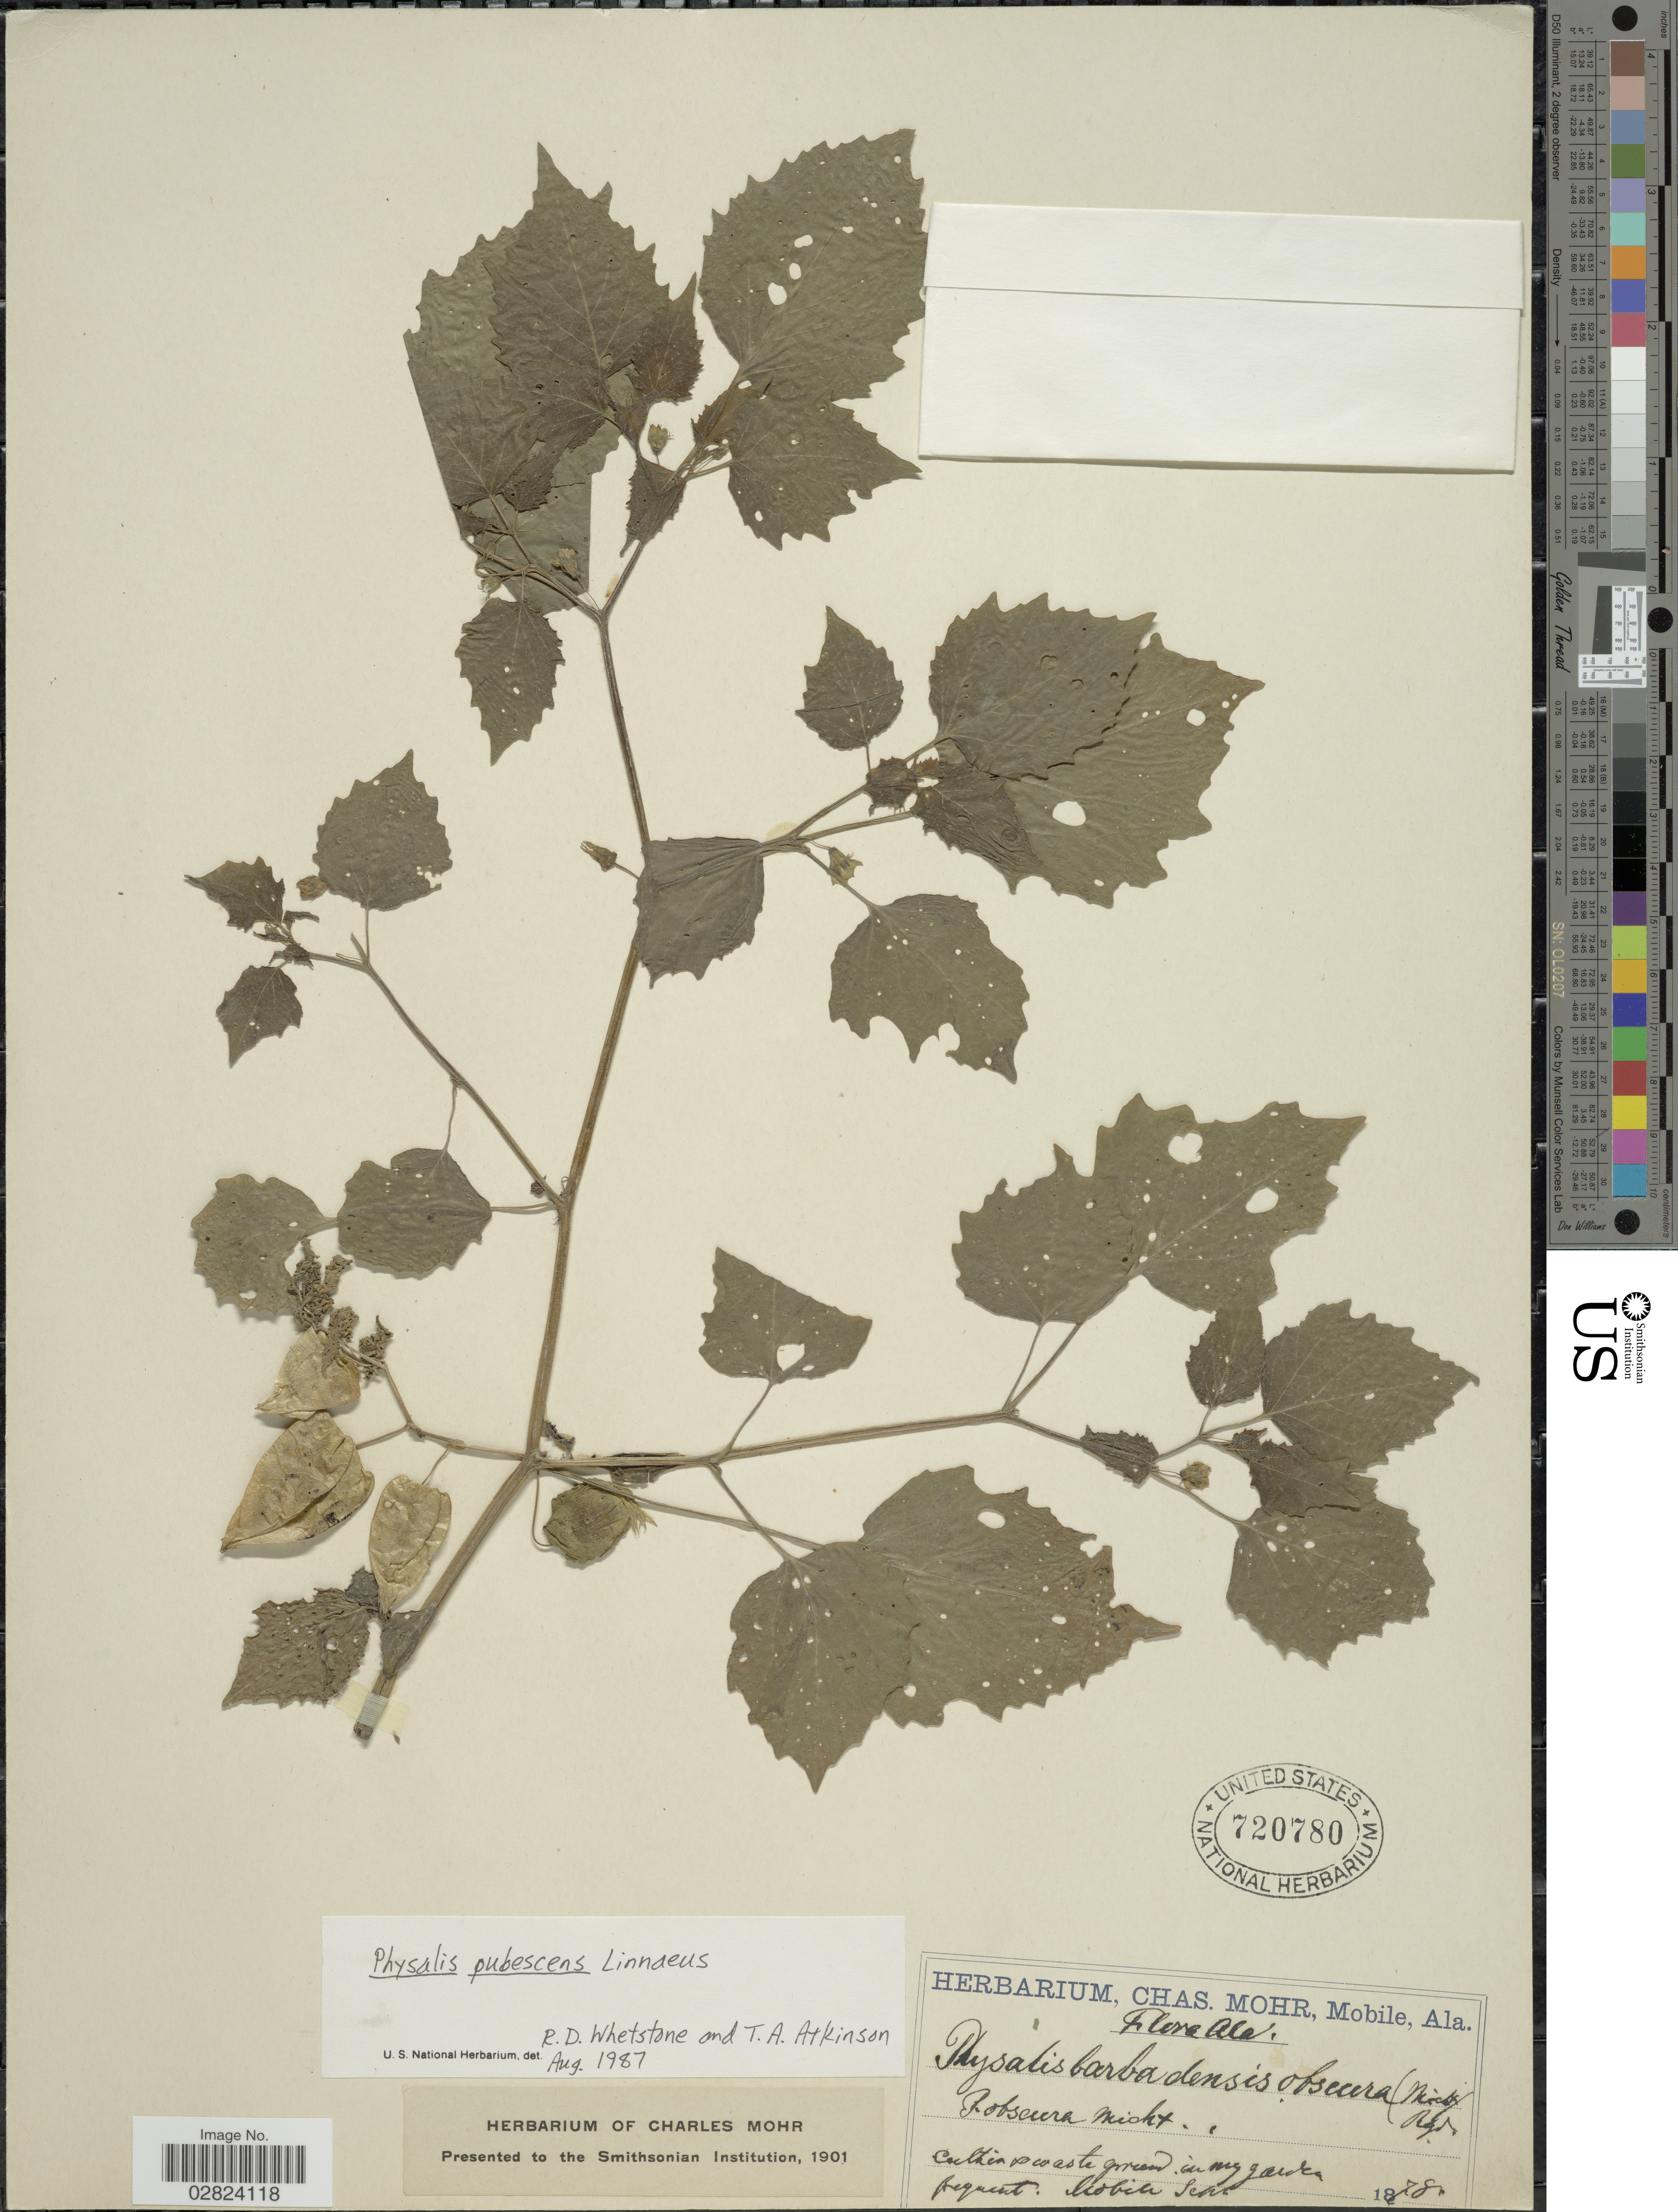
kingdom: Plantae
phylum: Tracheophyta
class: Magnoliopsida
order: Solanales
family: Solanaceae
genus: Physalis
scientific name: Physalis pubescens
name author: L.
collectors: ex herb. Charles Mohr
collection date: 1878-09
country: United States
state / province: Alabama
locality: Wate ground in my garden. Mobile.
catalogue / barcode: US 720780